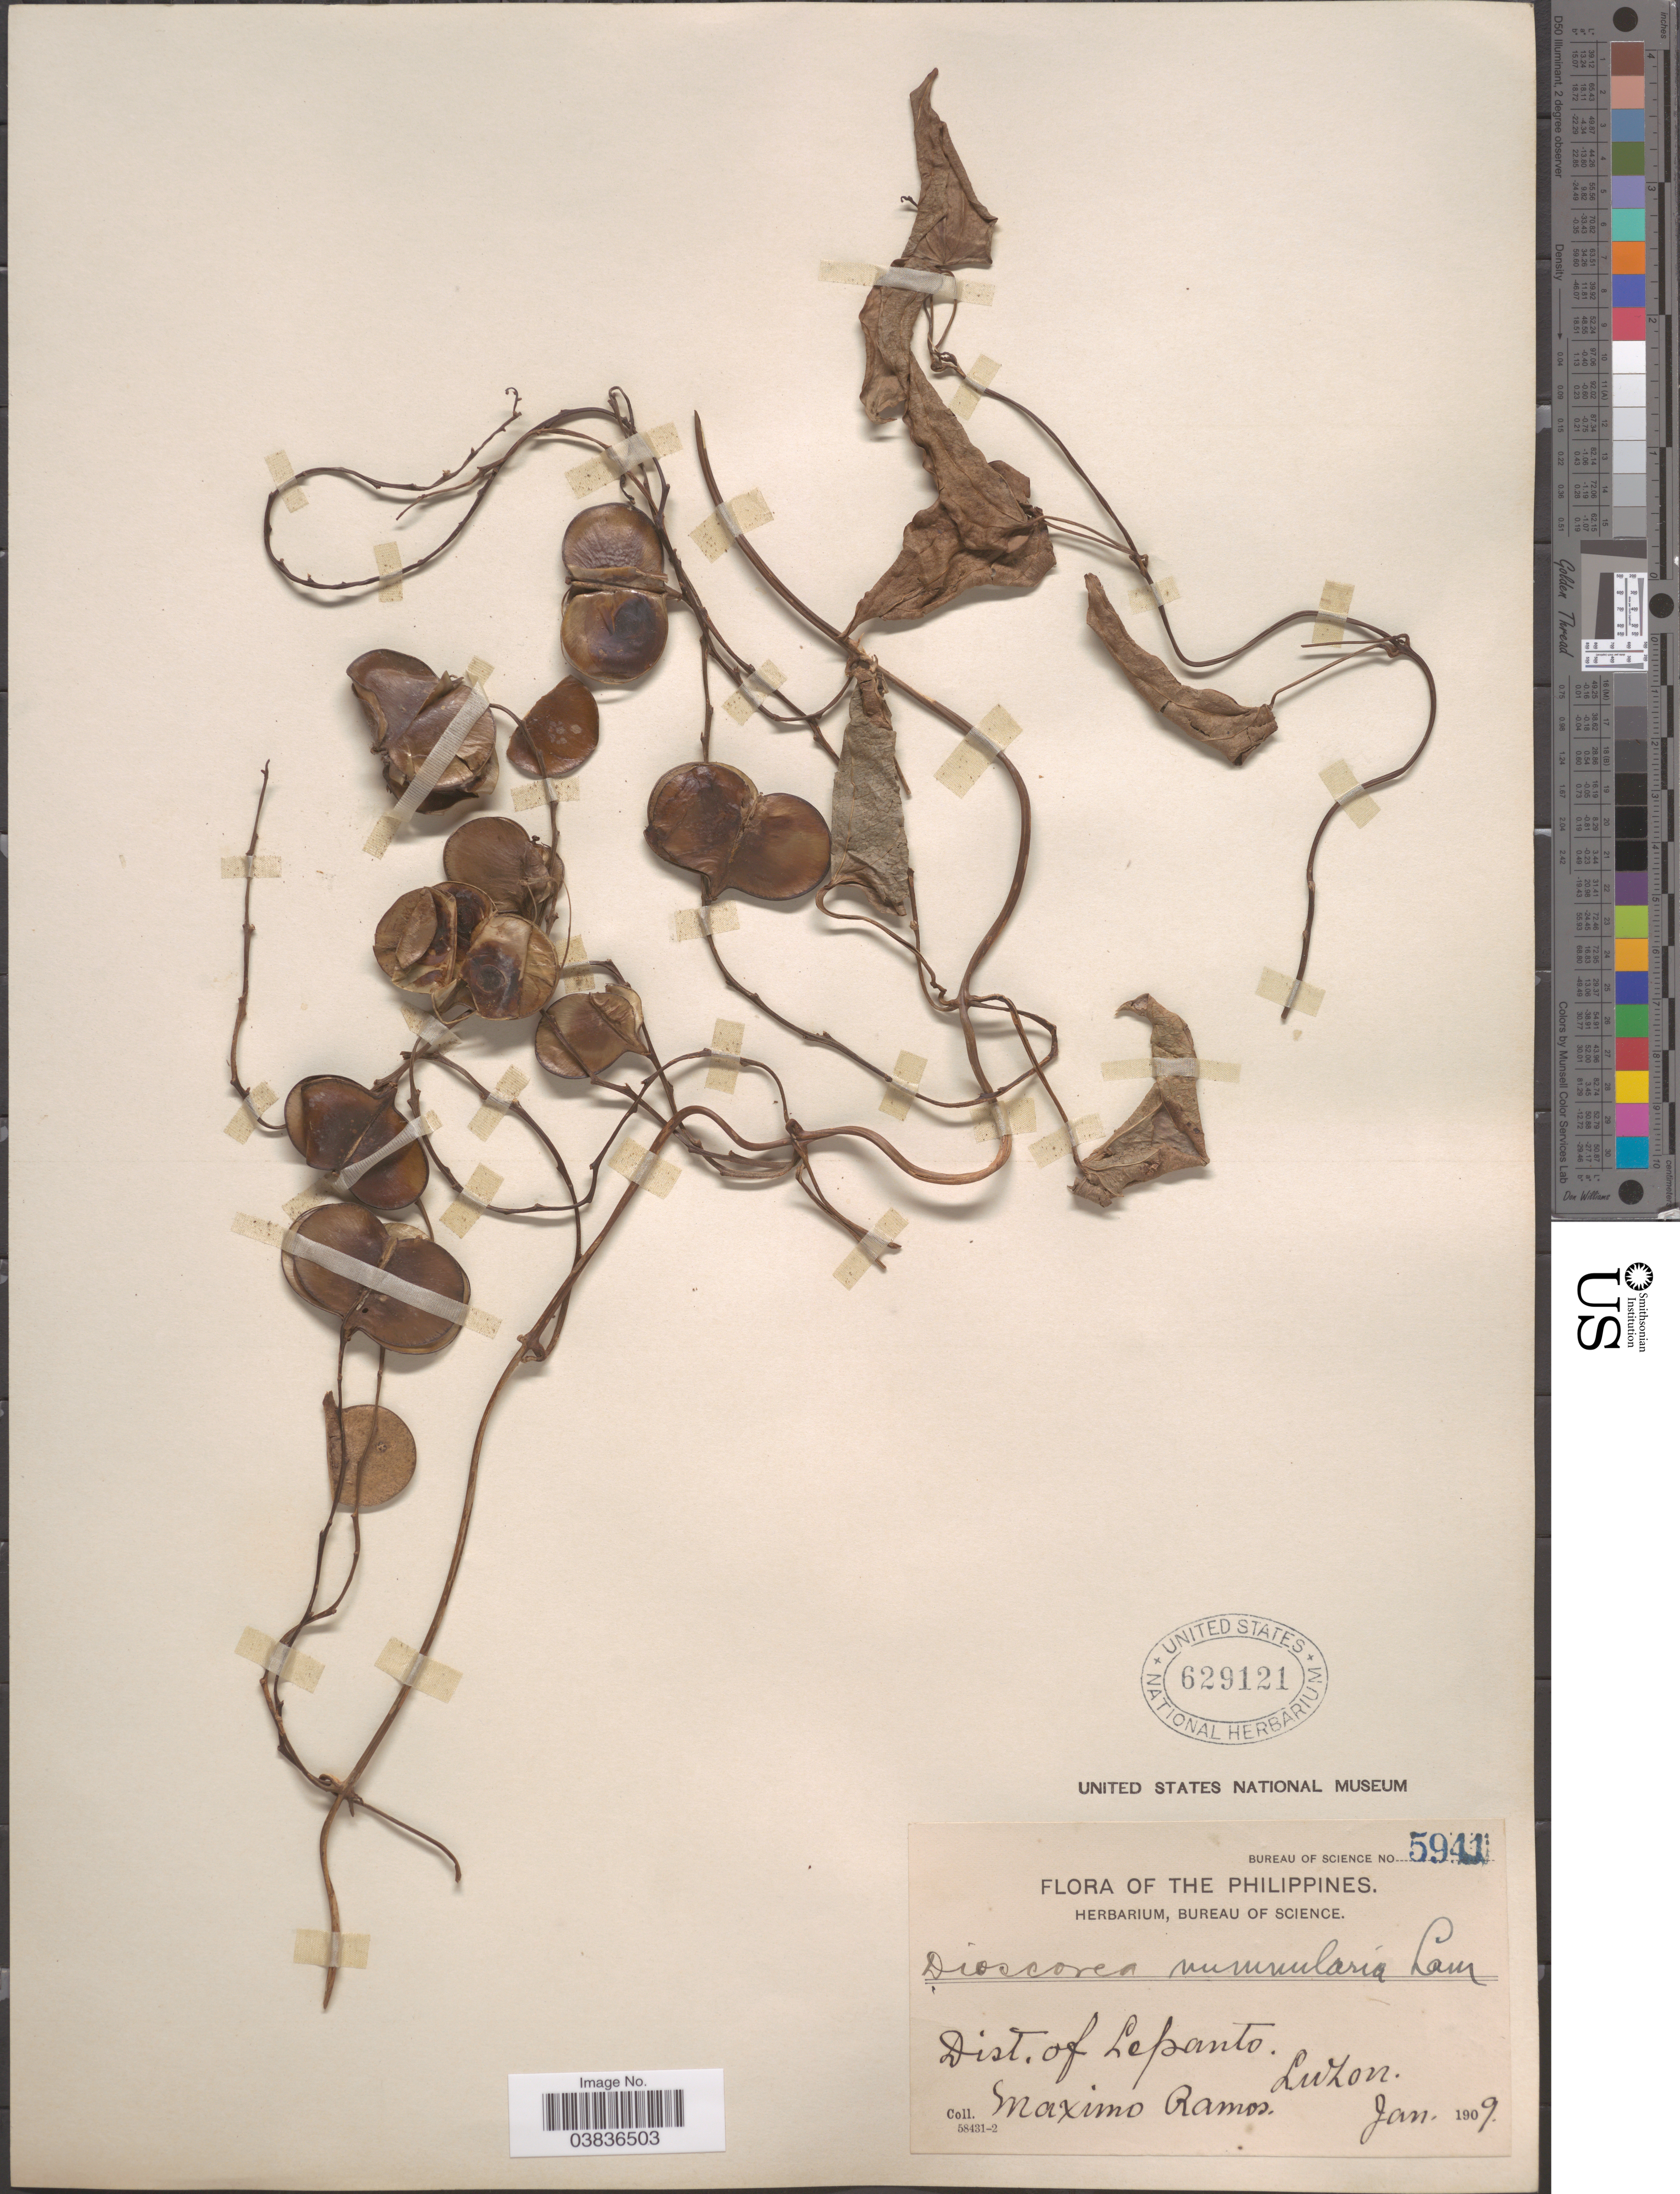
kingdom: Plantae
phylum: Tracheophyta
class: Liliopsida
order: Dioscoreales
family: Dioscoreaceae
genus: Dioscorea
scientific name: Dioscorea nummularia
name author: Lam.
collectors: M. Ramos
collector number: Bureau of Science 5941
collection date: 1909-01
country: Philippines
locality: Dist. of Lepanto, Luzon.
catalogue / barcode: US 629121